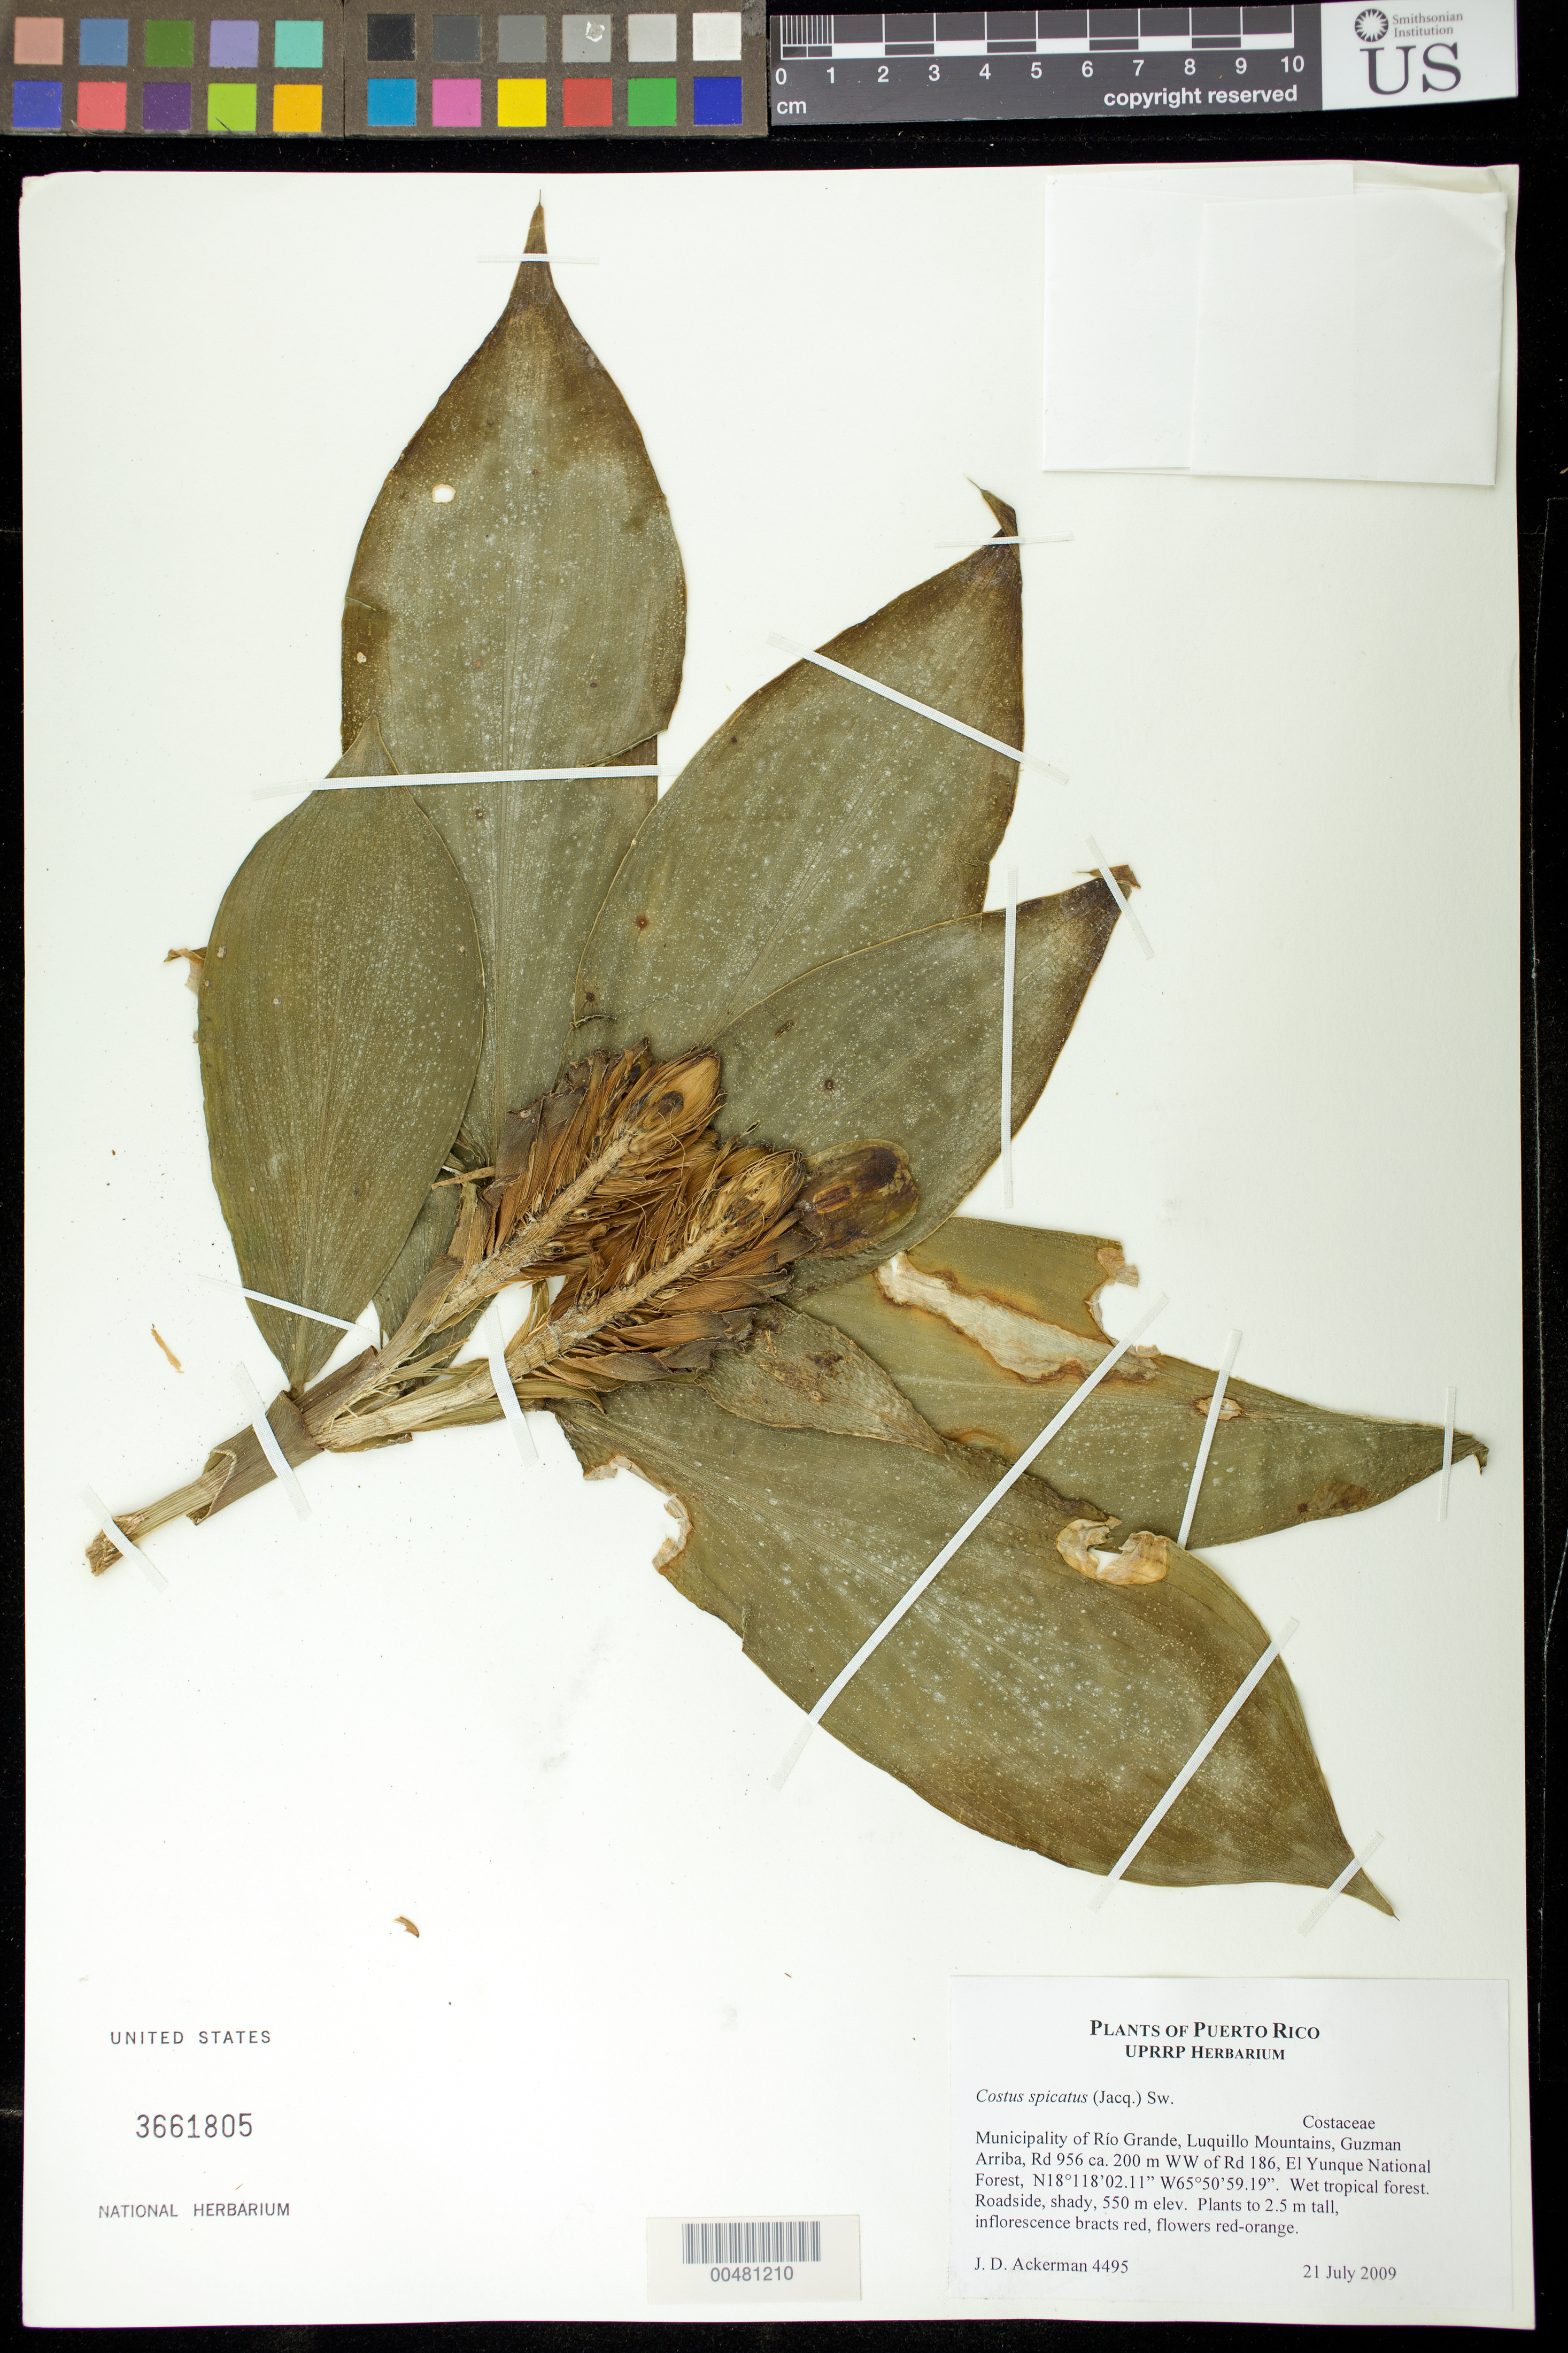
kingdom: Plantae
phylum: Tracheophyta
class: Liliopsida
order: Zingiberales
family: Costaceae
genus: Costus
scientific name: Costus spicatus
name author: (Jacq.) Sw.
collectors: J. D. Ackerman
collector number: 4495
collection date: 2009-07-21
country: Puerto Rico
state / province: Río Grande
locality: Luquillo Mountains, Guzman Arriba, Rd 956, ca. 200 m WW of Rd 186, El Yunque National Forest.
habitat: Wet tropical forest. Roadside, shady.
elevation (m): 550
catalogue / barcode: US 3661805